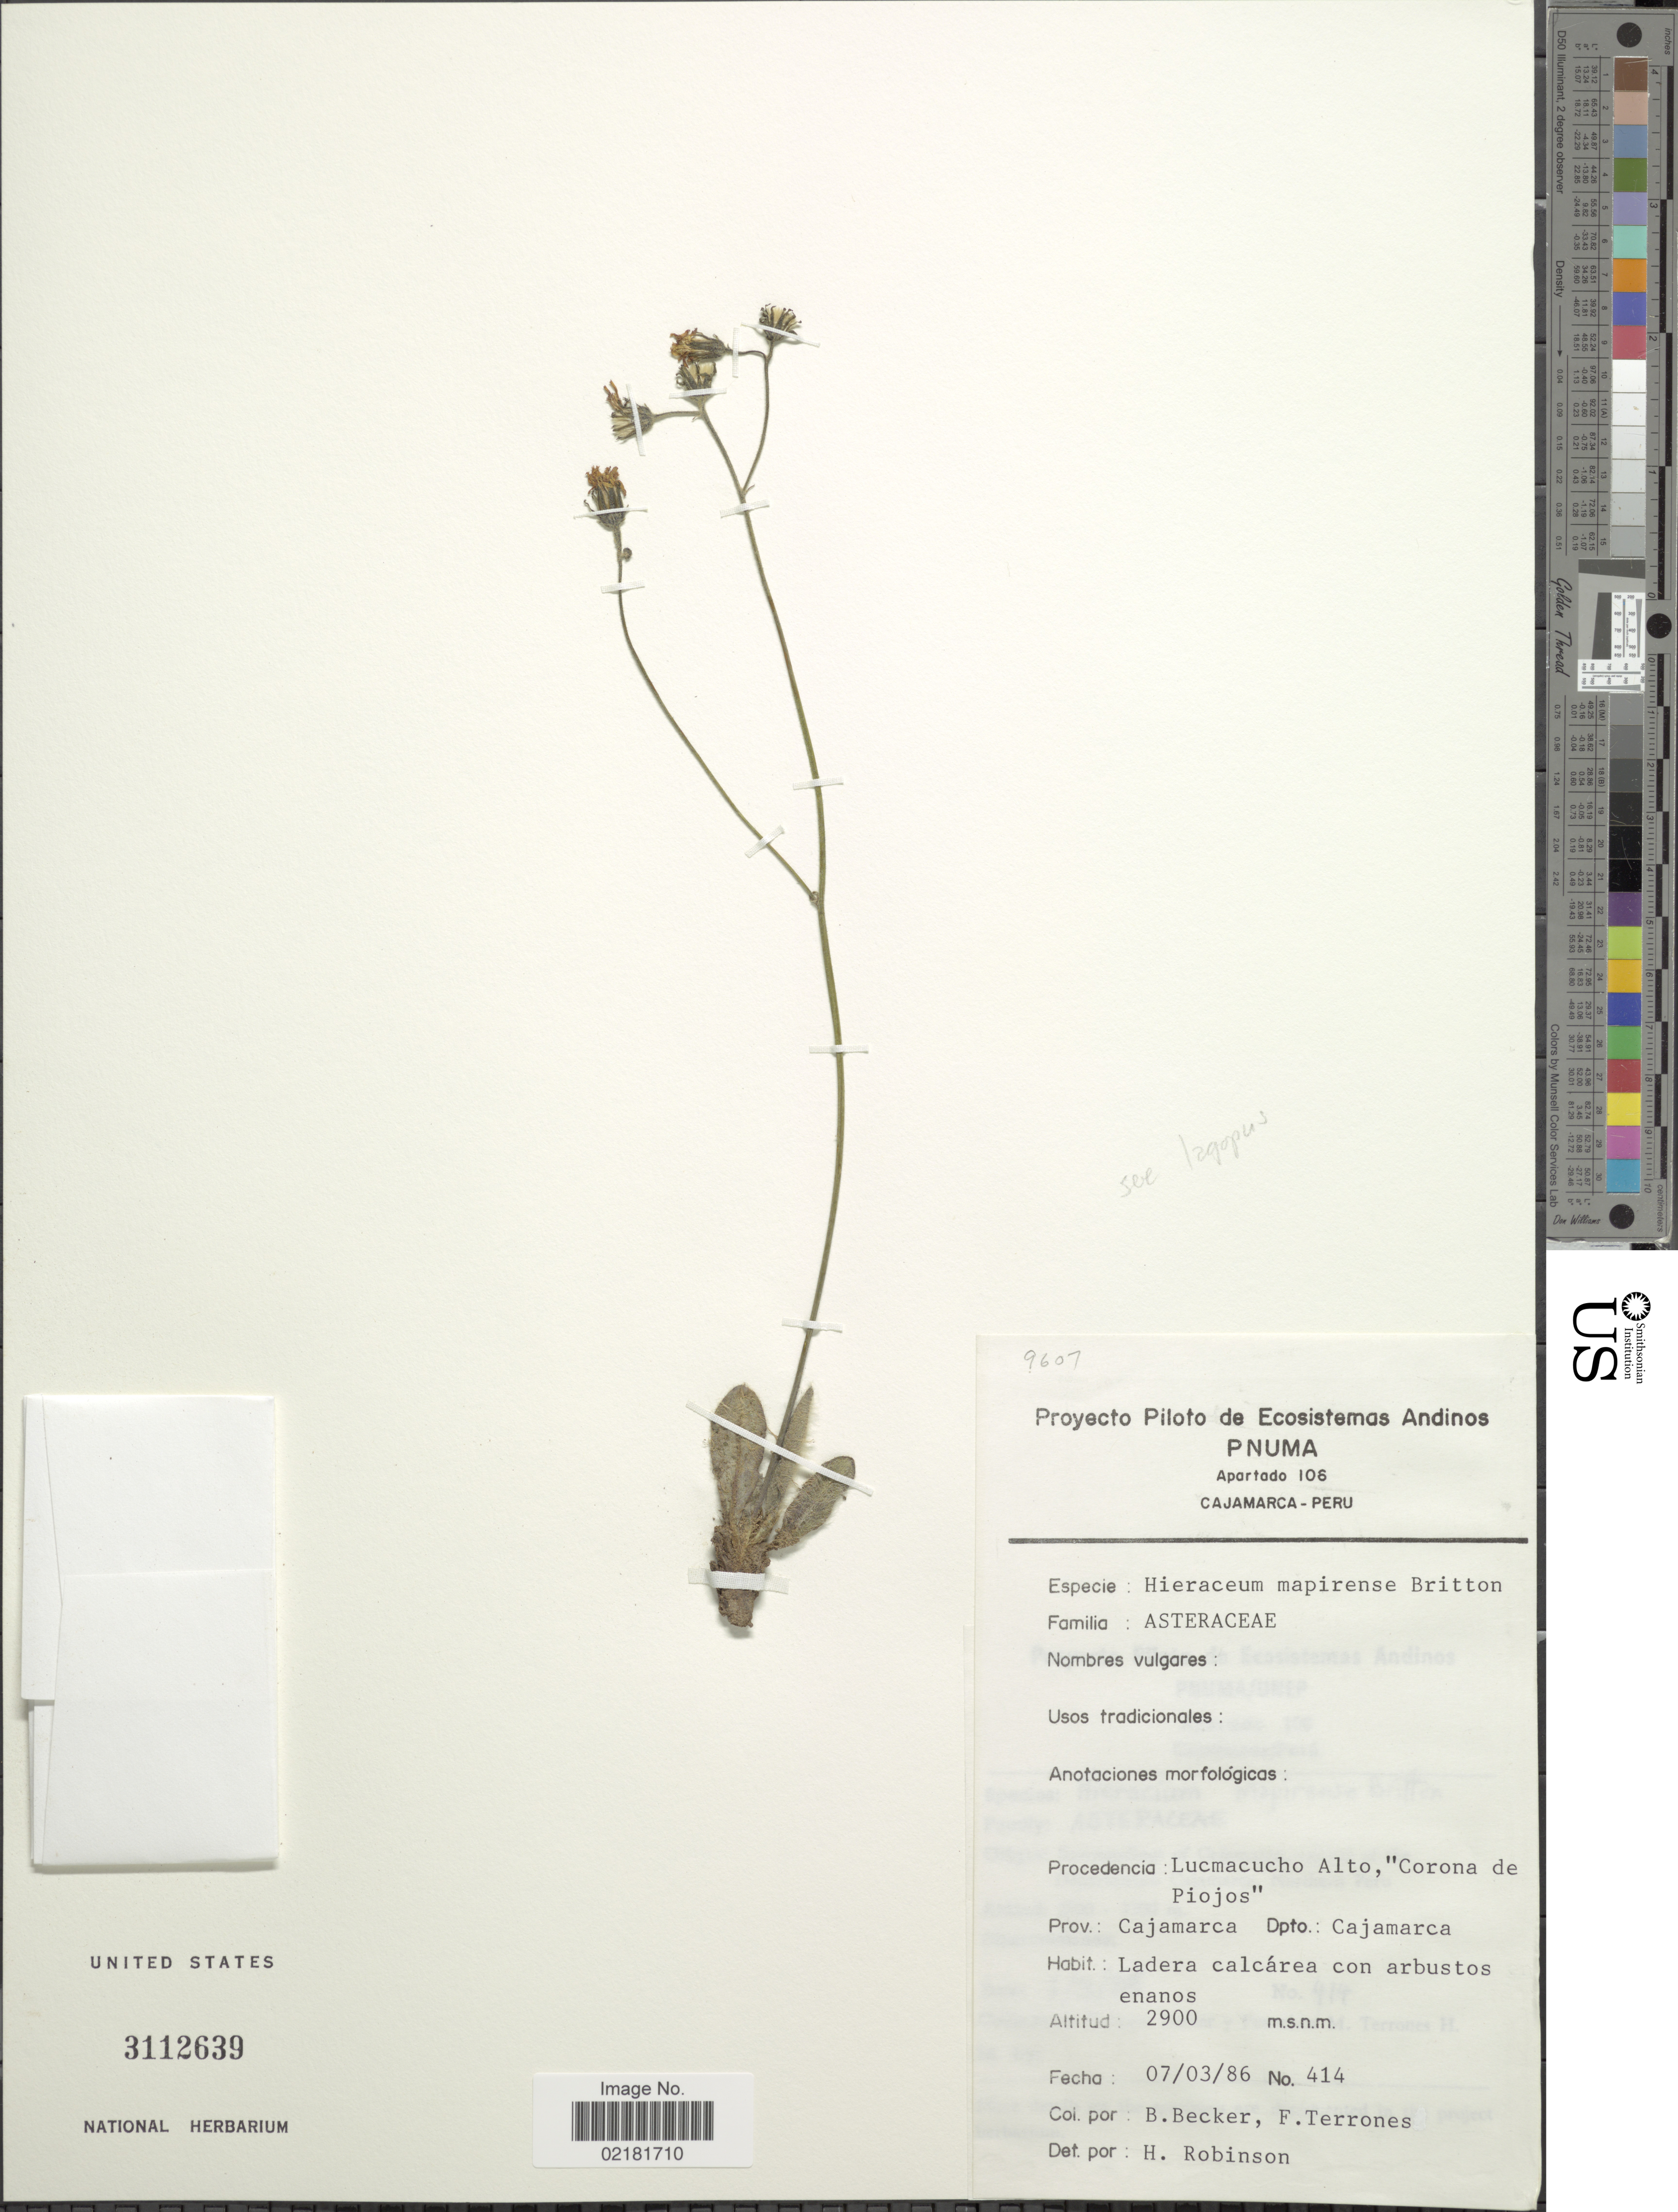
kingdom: Plantae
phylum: Tracheophyta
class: Magnoliopsida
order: Asterales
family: Asteraceae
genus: Hieracium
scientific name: Hieracium mapirense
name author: Britton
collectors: B. Becker & F. Terrones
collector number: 414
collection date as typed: Transcribed d/m/y: 7/3/86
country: Peru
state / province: Cajamarca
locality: Lucmacucho Alto, "Corona de Piojos", Dpto.: Cajaramca.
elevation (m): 2900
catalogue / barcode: US 3112639